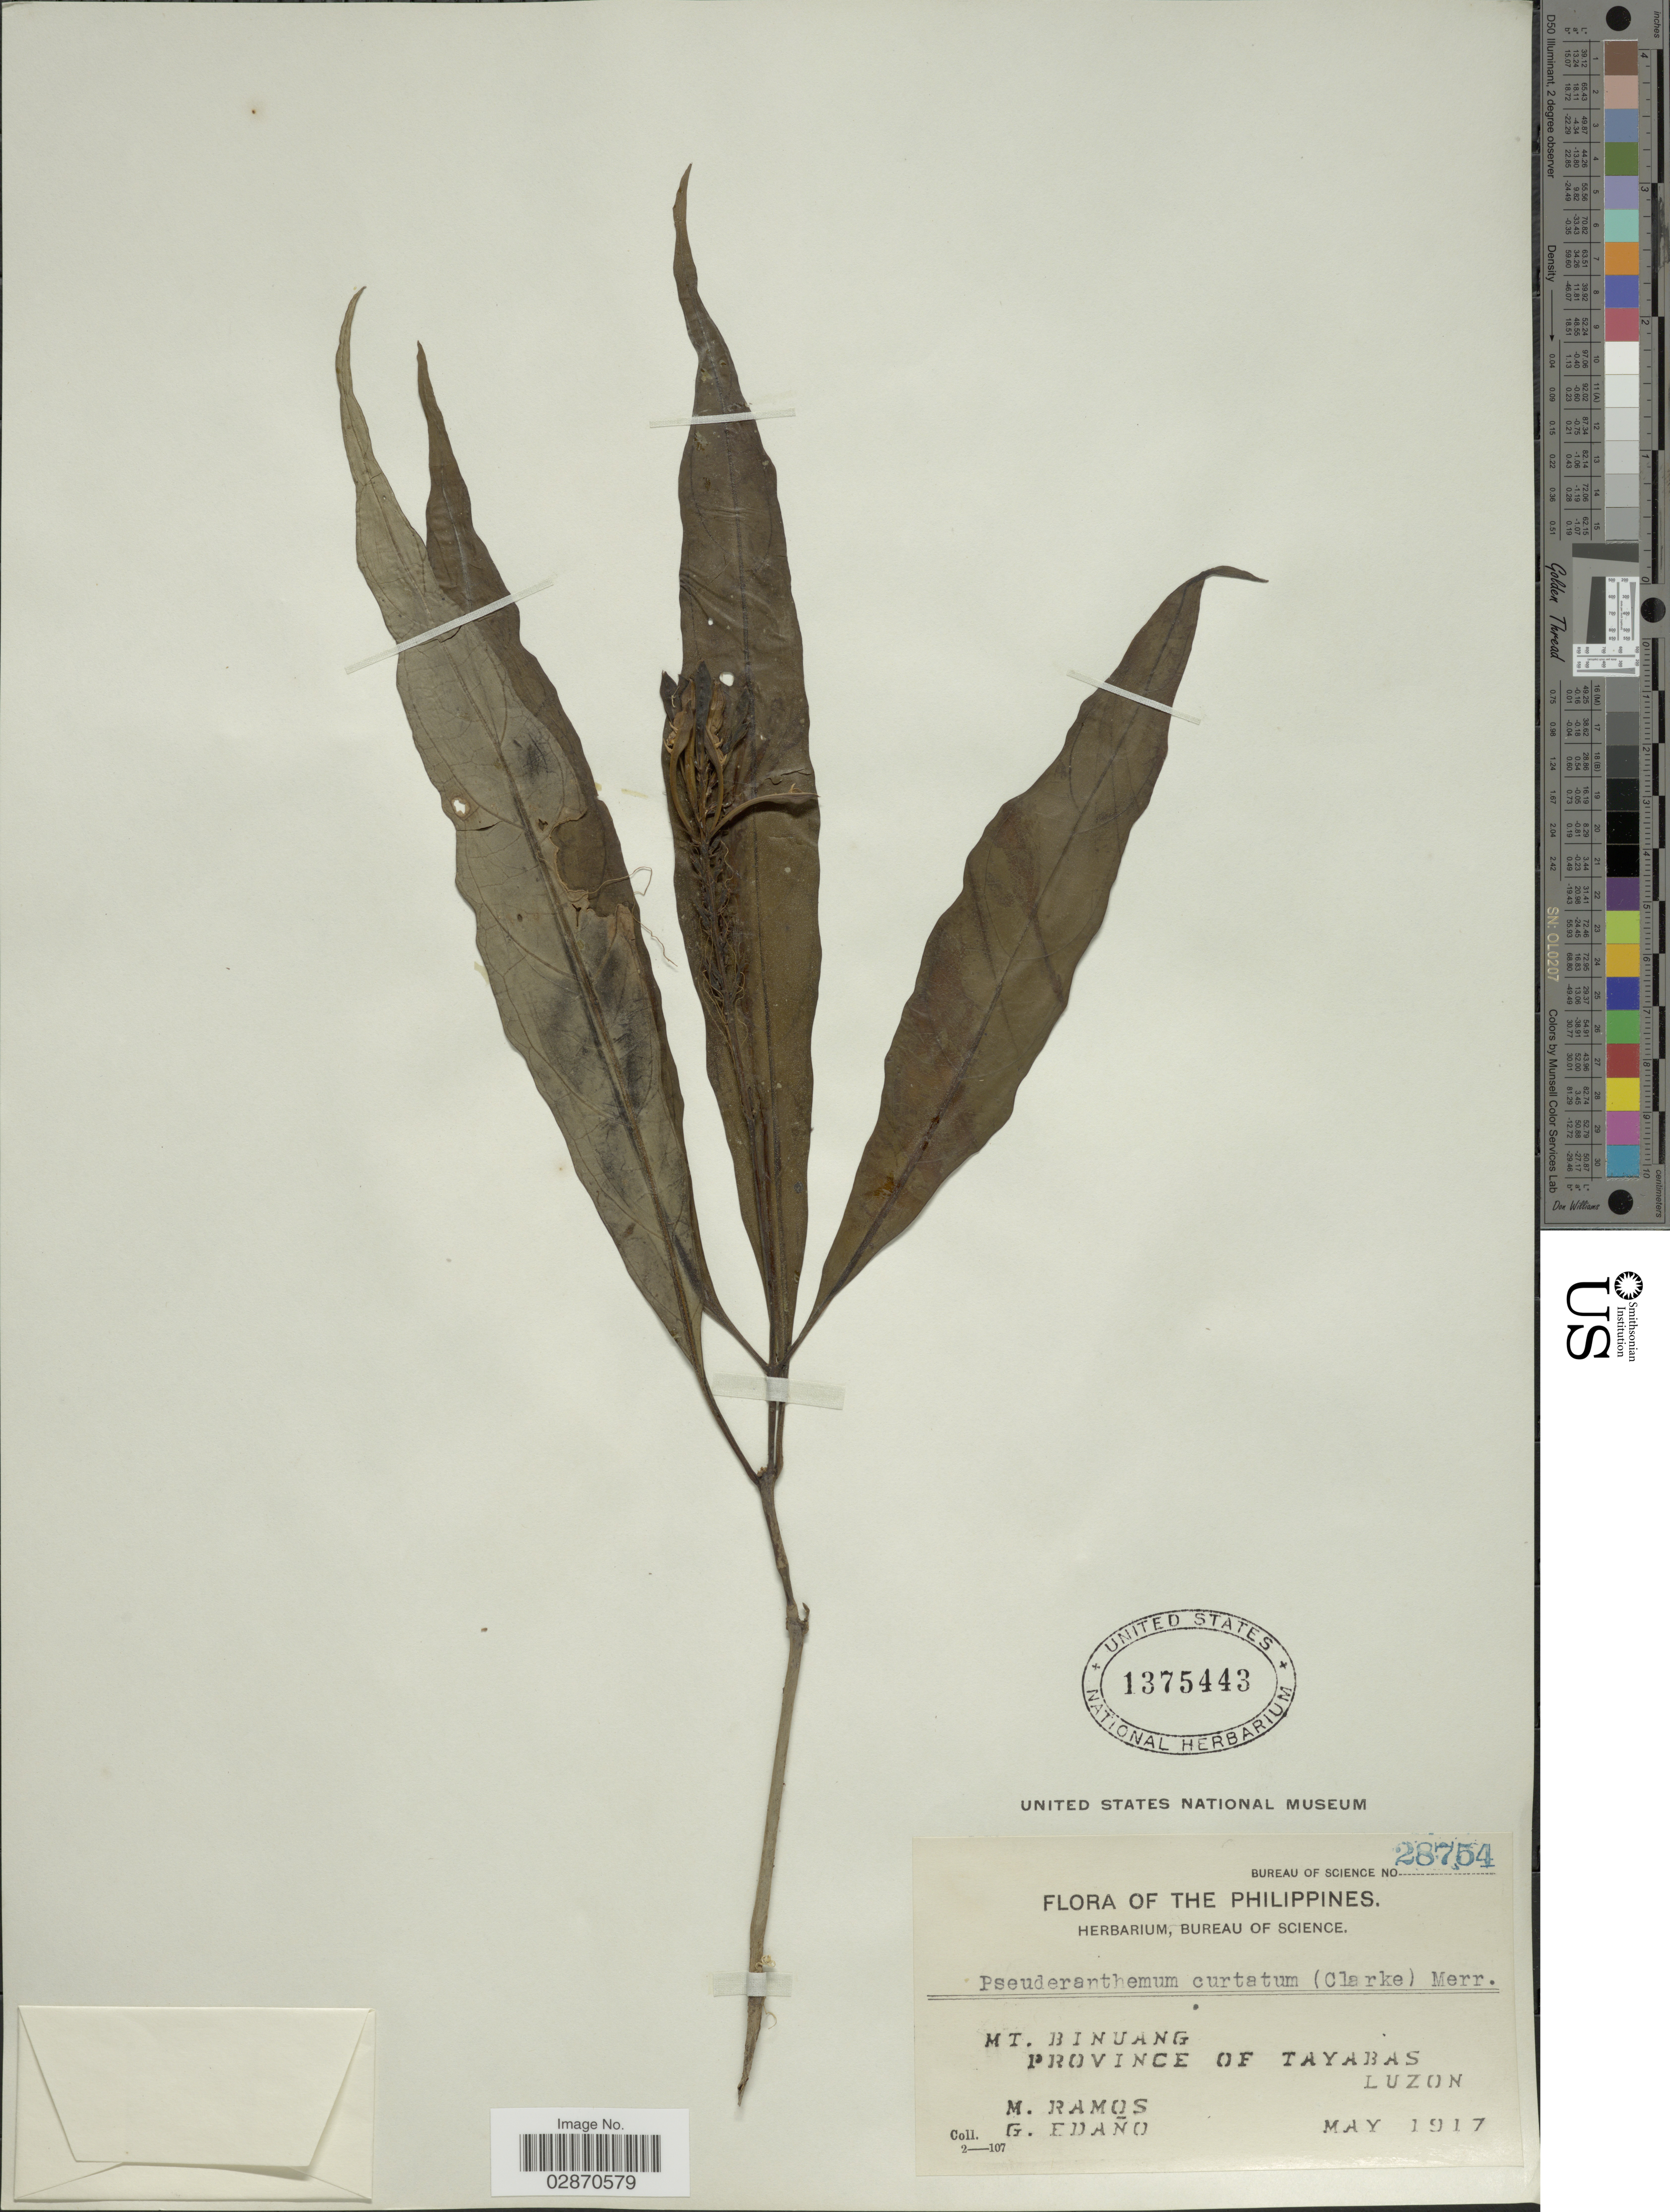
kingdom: Plantae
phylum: Tracheophyta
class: Magnoliopsida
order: Lamiales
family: Acanthaceae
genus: Pseuderanthemum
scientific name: Pseuderanthemum curtatum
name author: Merr.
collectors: M. Ramos & G. Edaño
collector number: Bureau of Science 28754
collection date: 1917-05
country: Philippines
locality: Mt. Binuang. Province of Tayabas, Luzon.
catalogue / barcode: US 1375443